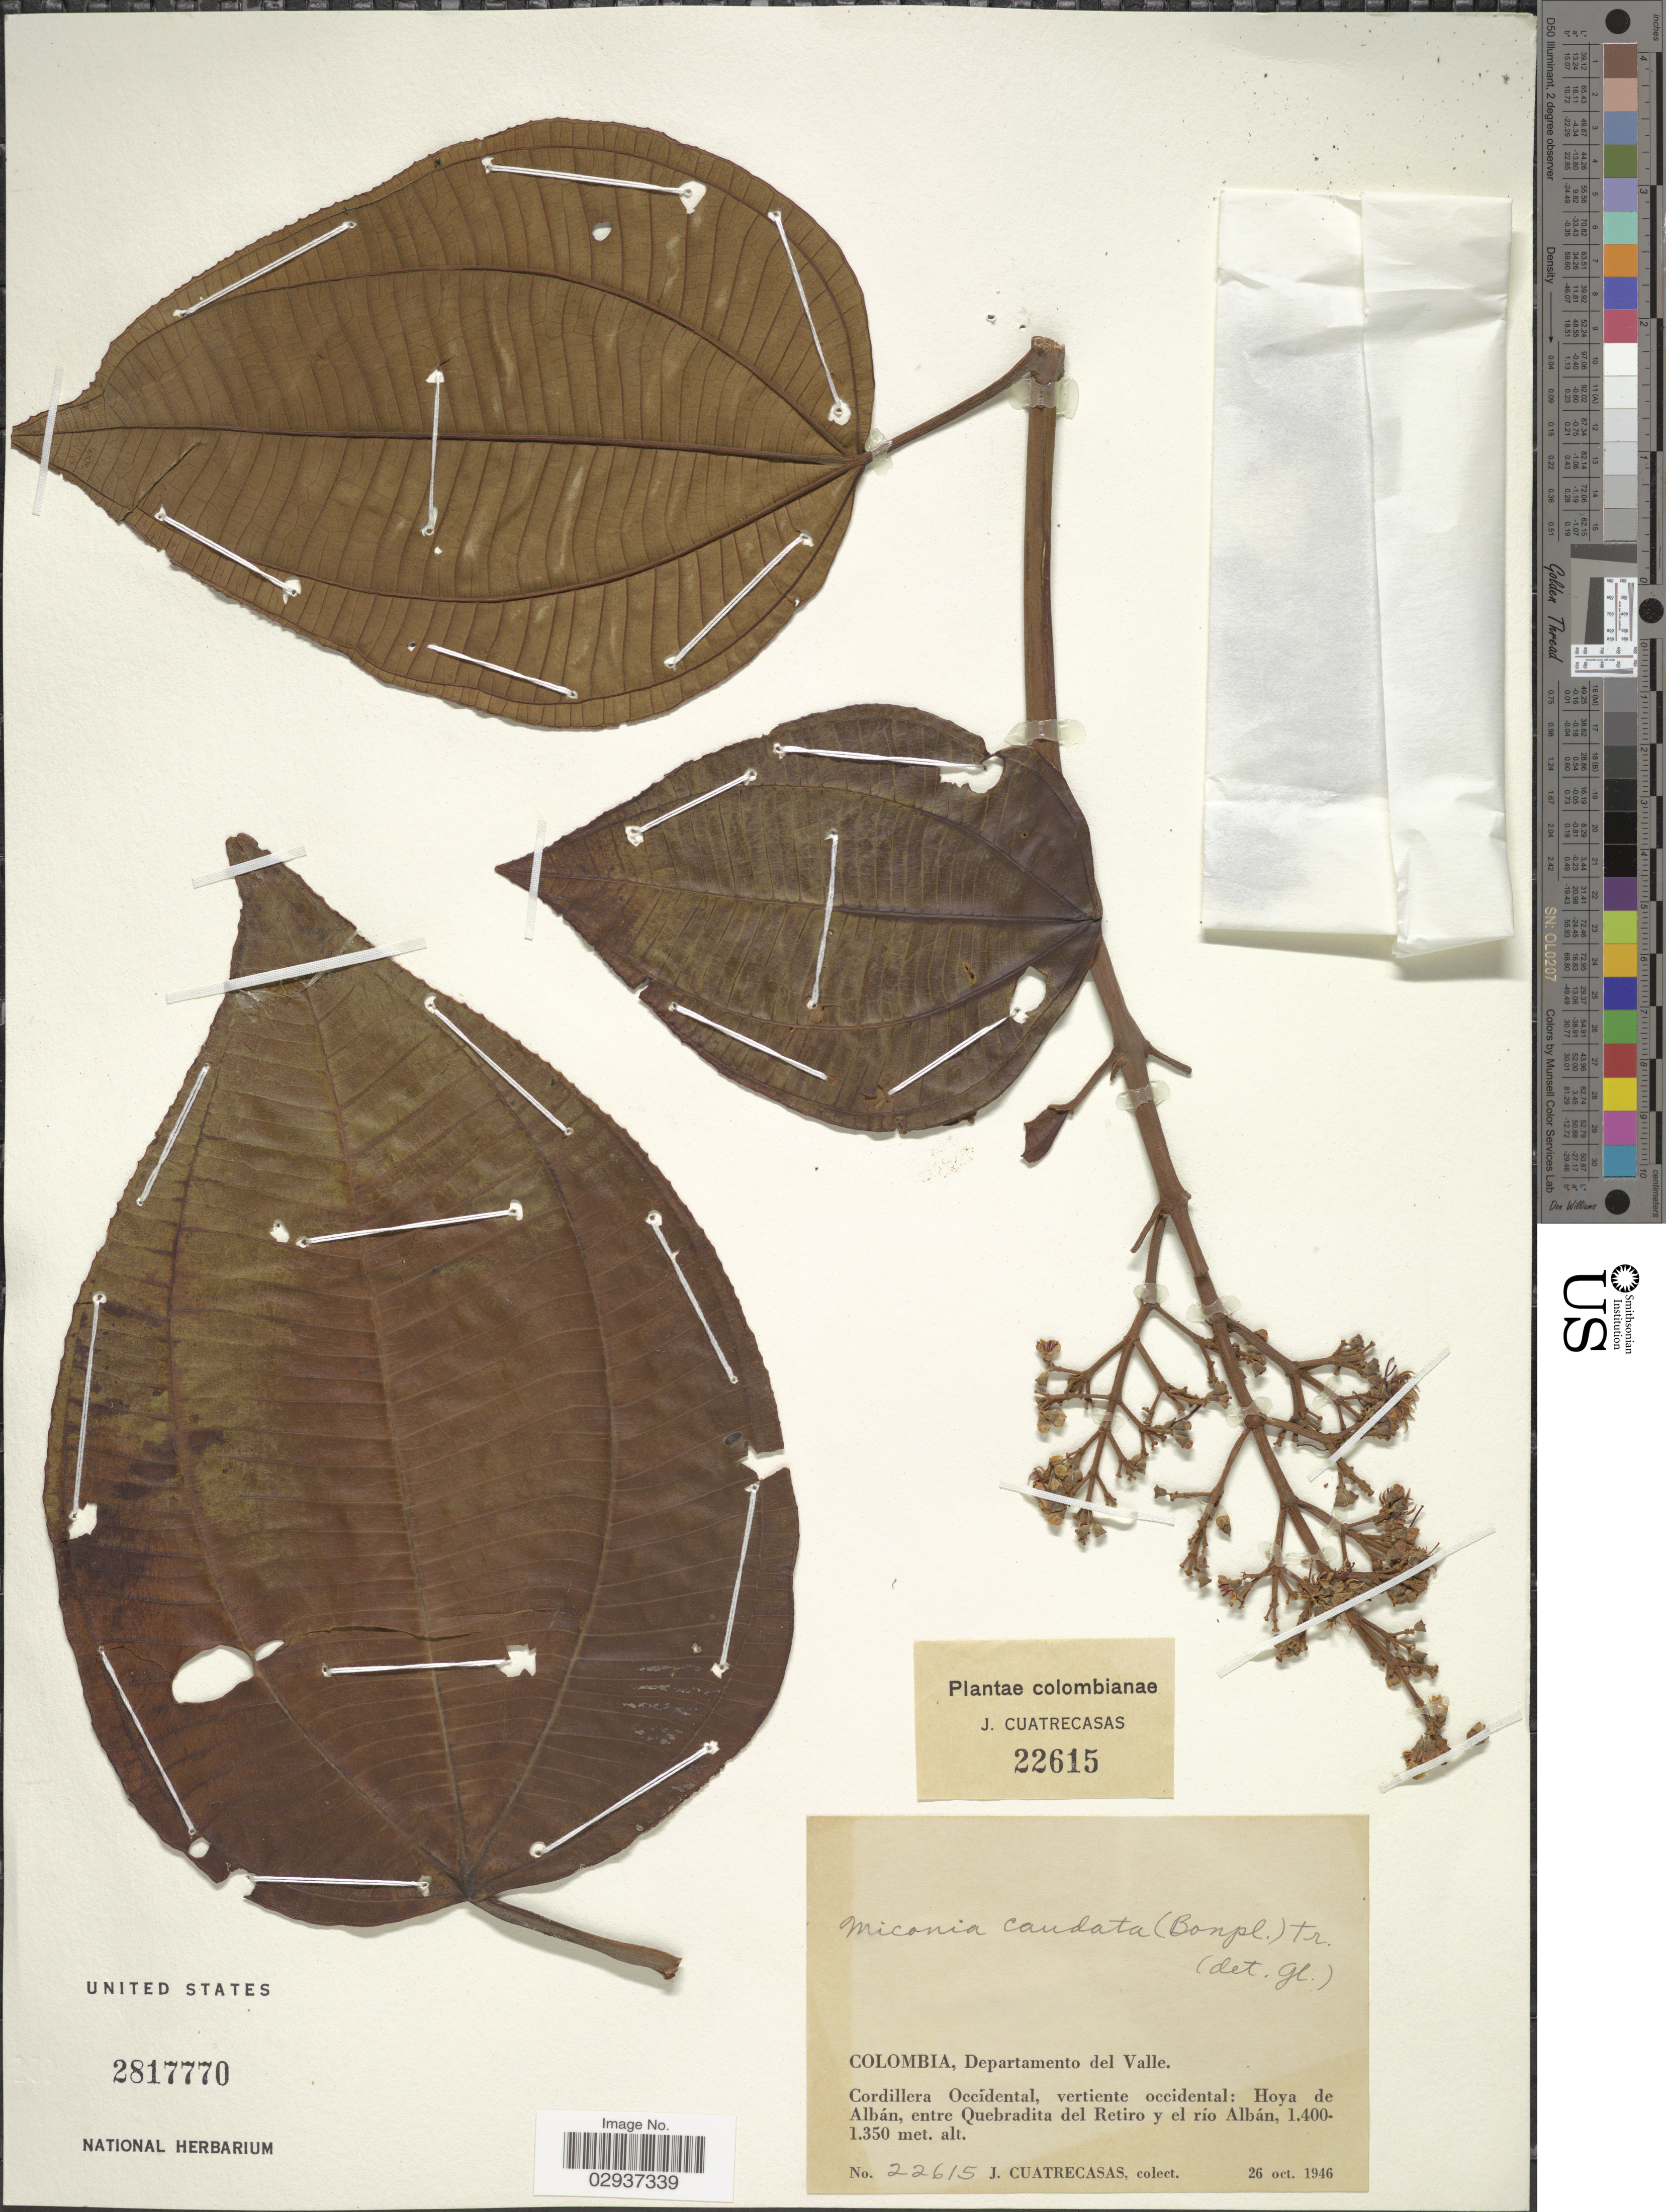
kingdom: Plantae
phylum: Tracheophyta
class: Magnoliopsida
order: Myrtales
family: Melastomataceae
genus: Miconia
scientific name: Miconia caudata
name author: (Bonpl.) DC.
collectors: J. Cuatrecasas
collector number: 22615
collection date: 1946-10-26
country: Colombia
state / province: Valle del Cauca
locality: Departamento del Valle. Cordillera Occidental, vertiente occidental: Hoya de Albán, entre Quebradita del Retiro y el río Albán.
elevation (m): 1350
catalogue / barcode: US 2817770